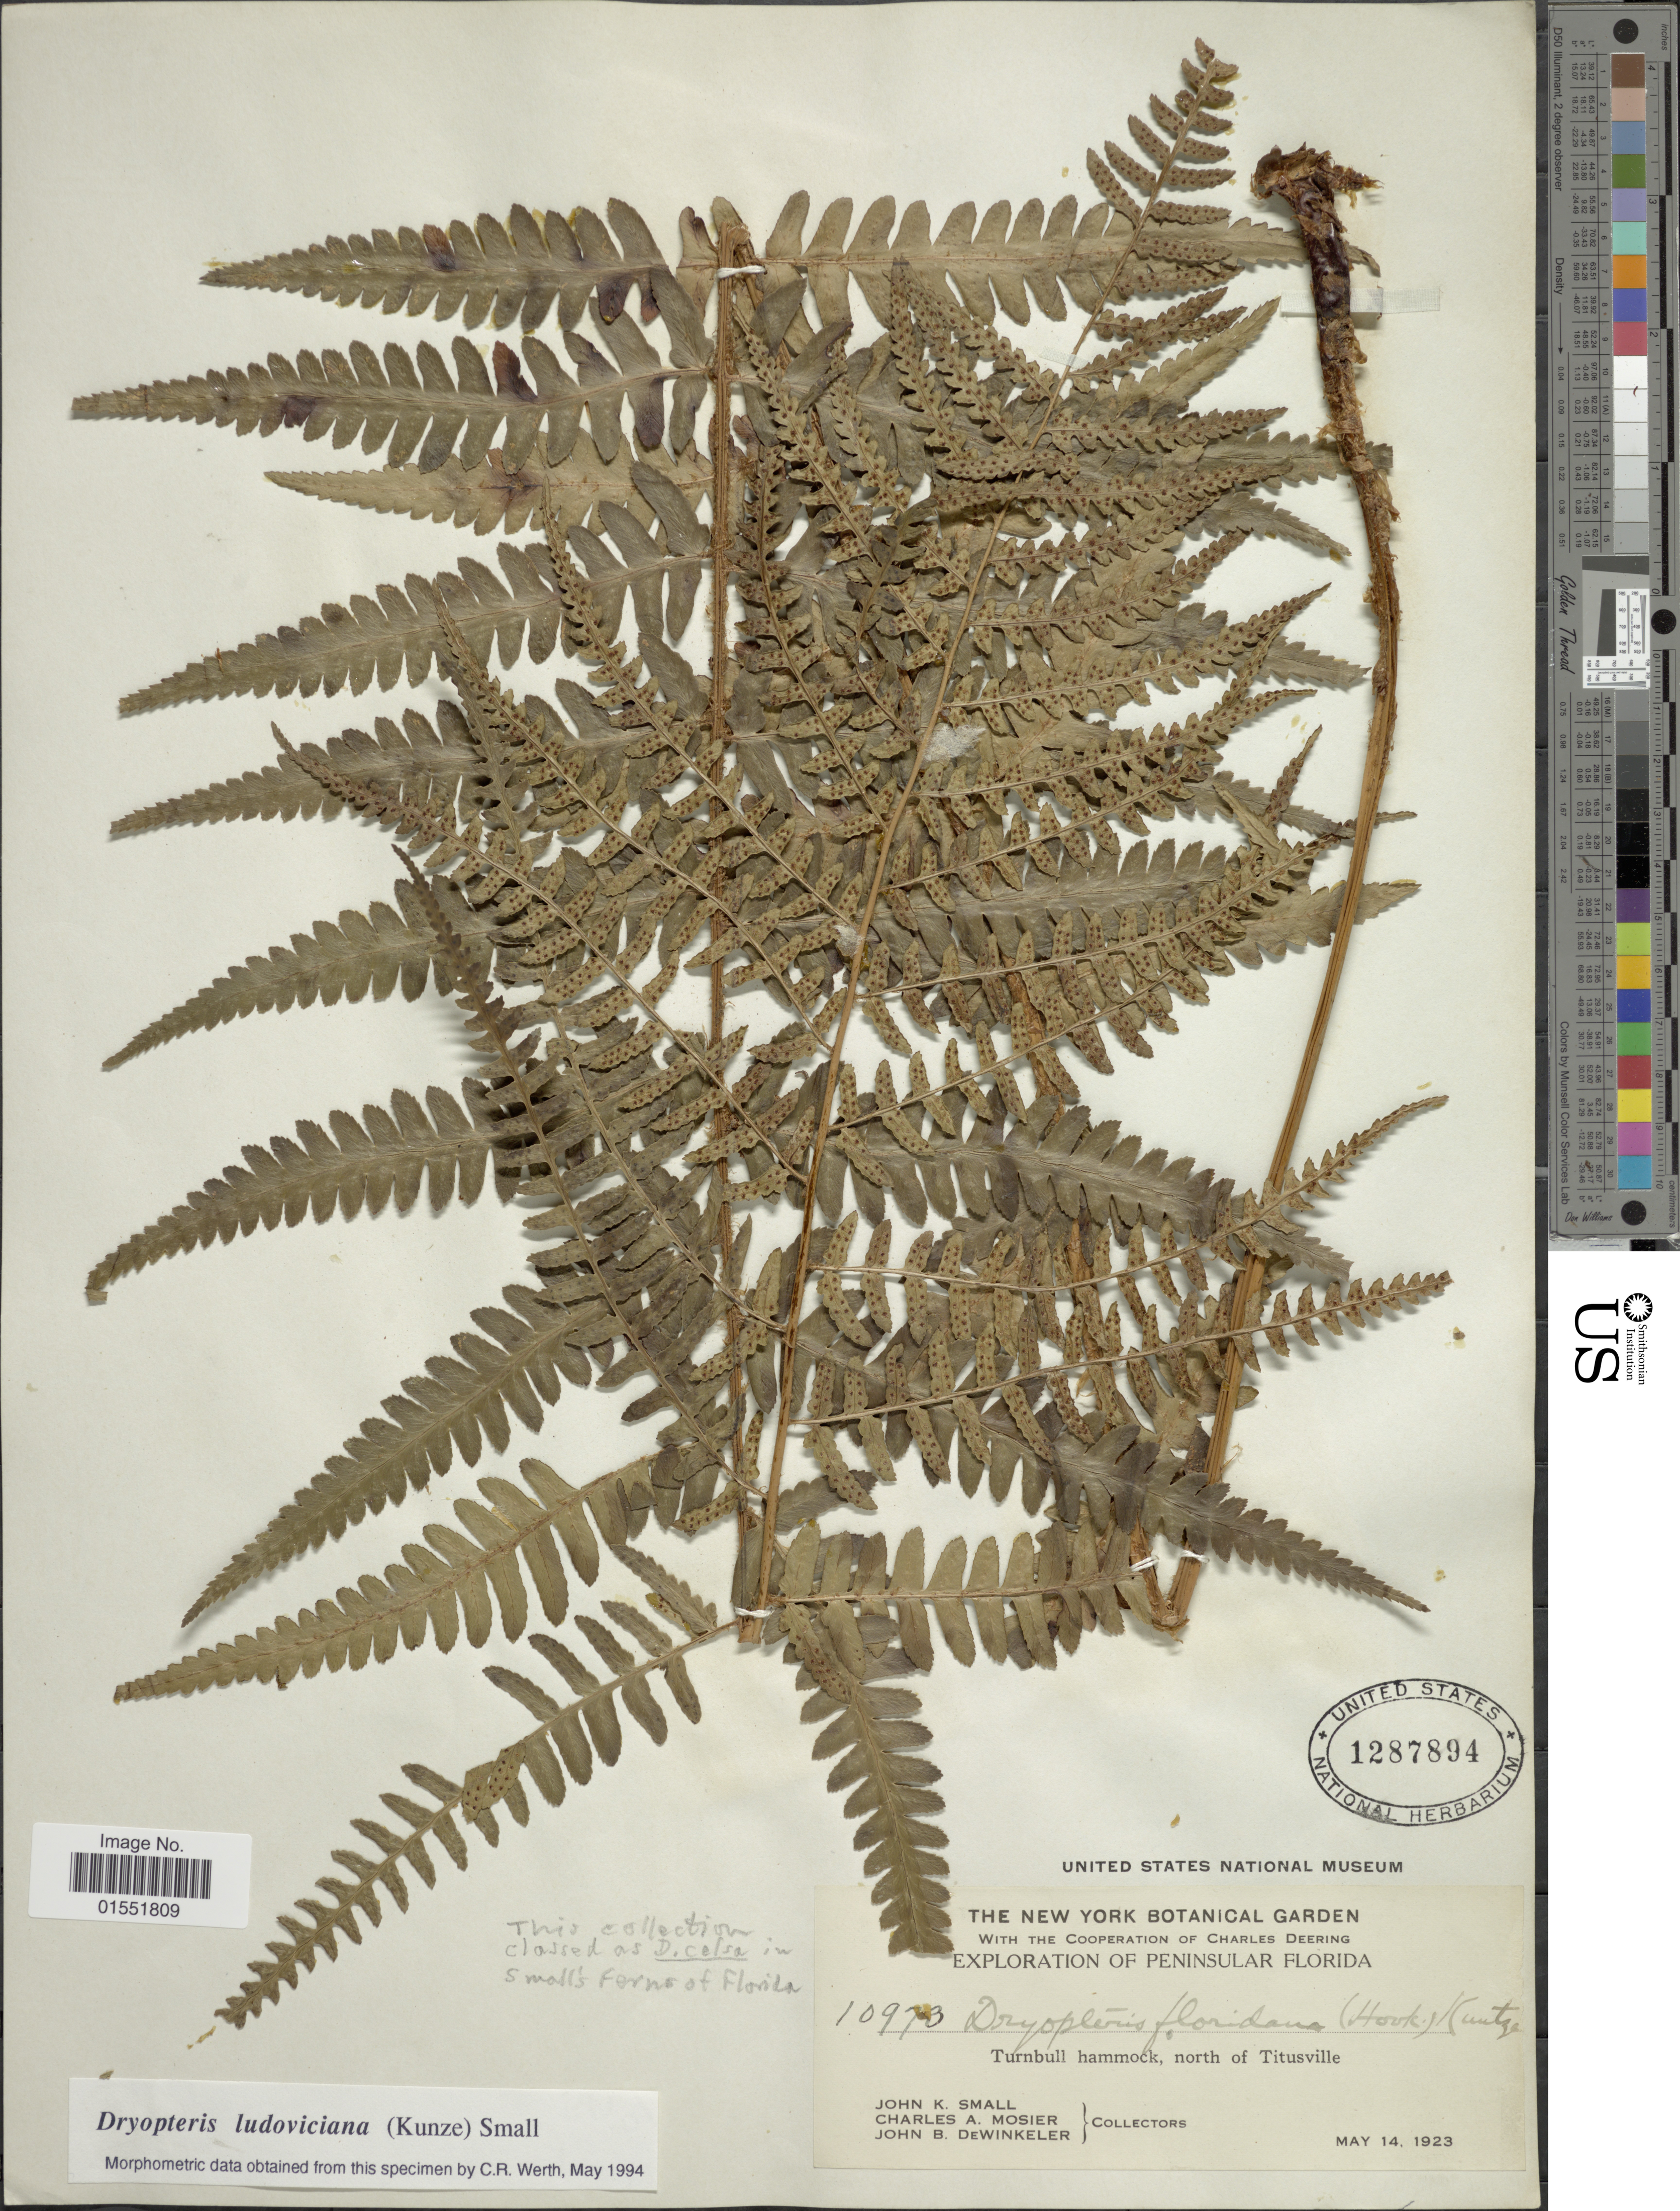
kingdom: Plantae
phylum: Tracheophyta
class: Polypodiopsida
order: Polypodiales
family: Dryopteridaceae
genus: Dryopteris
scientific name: Dryopteris ludoviciana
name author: (Kunze) Small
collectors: J. K. Small, C. A. Mosier & J. B. Dewinkeler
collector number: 10973*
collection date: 1923-05-14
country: United States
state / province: Florida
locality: Peninsular Florida. Turnbull hammock, north of Titusville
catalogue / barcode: US 1287894